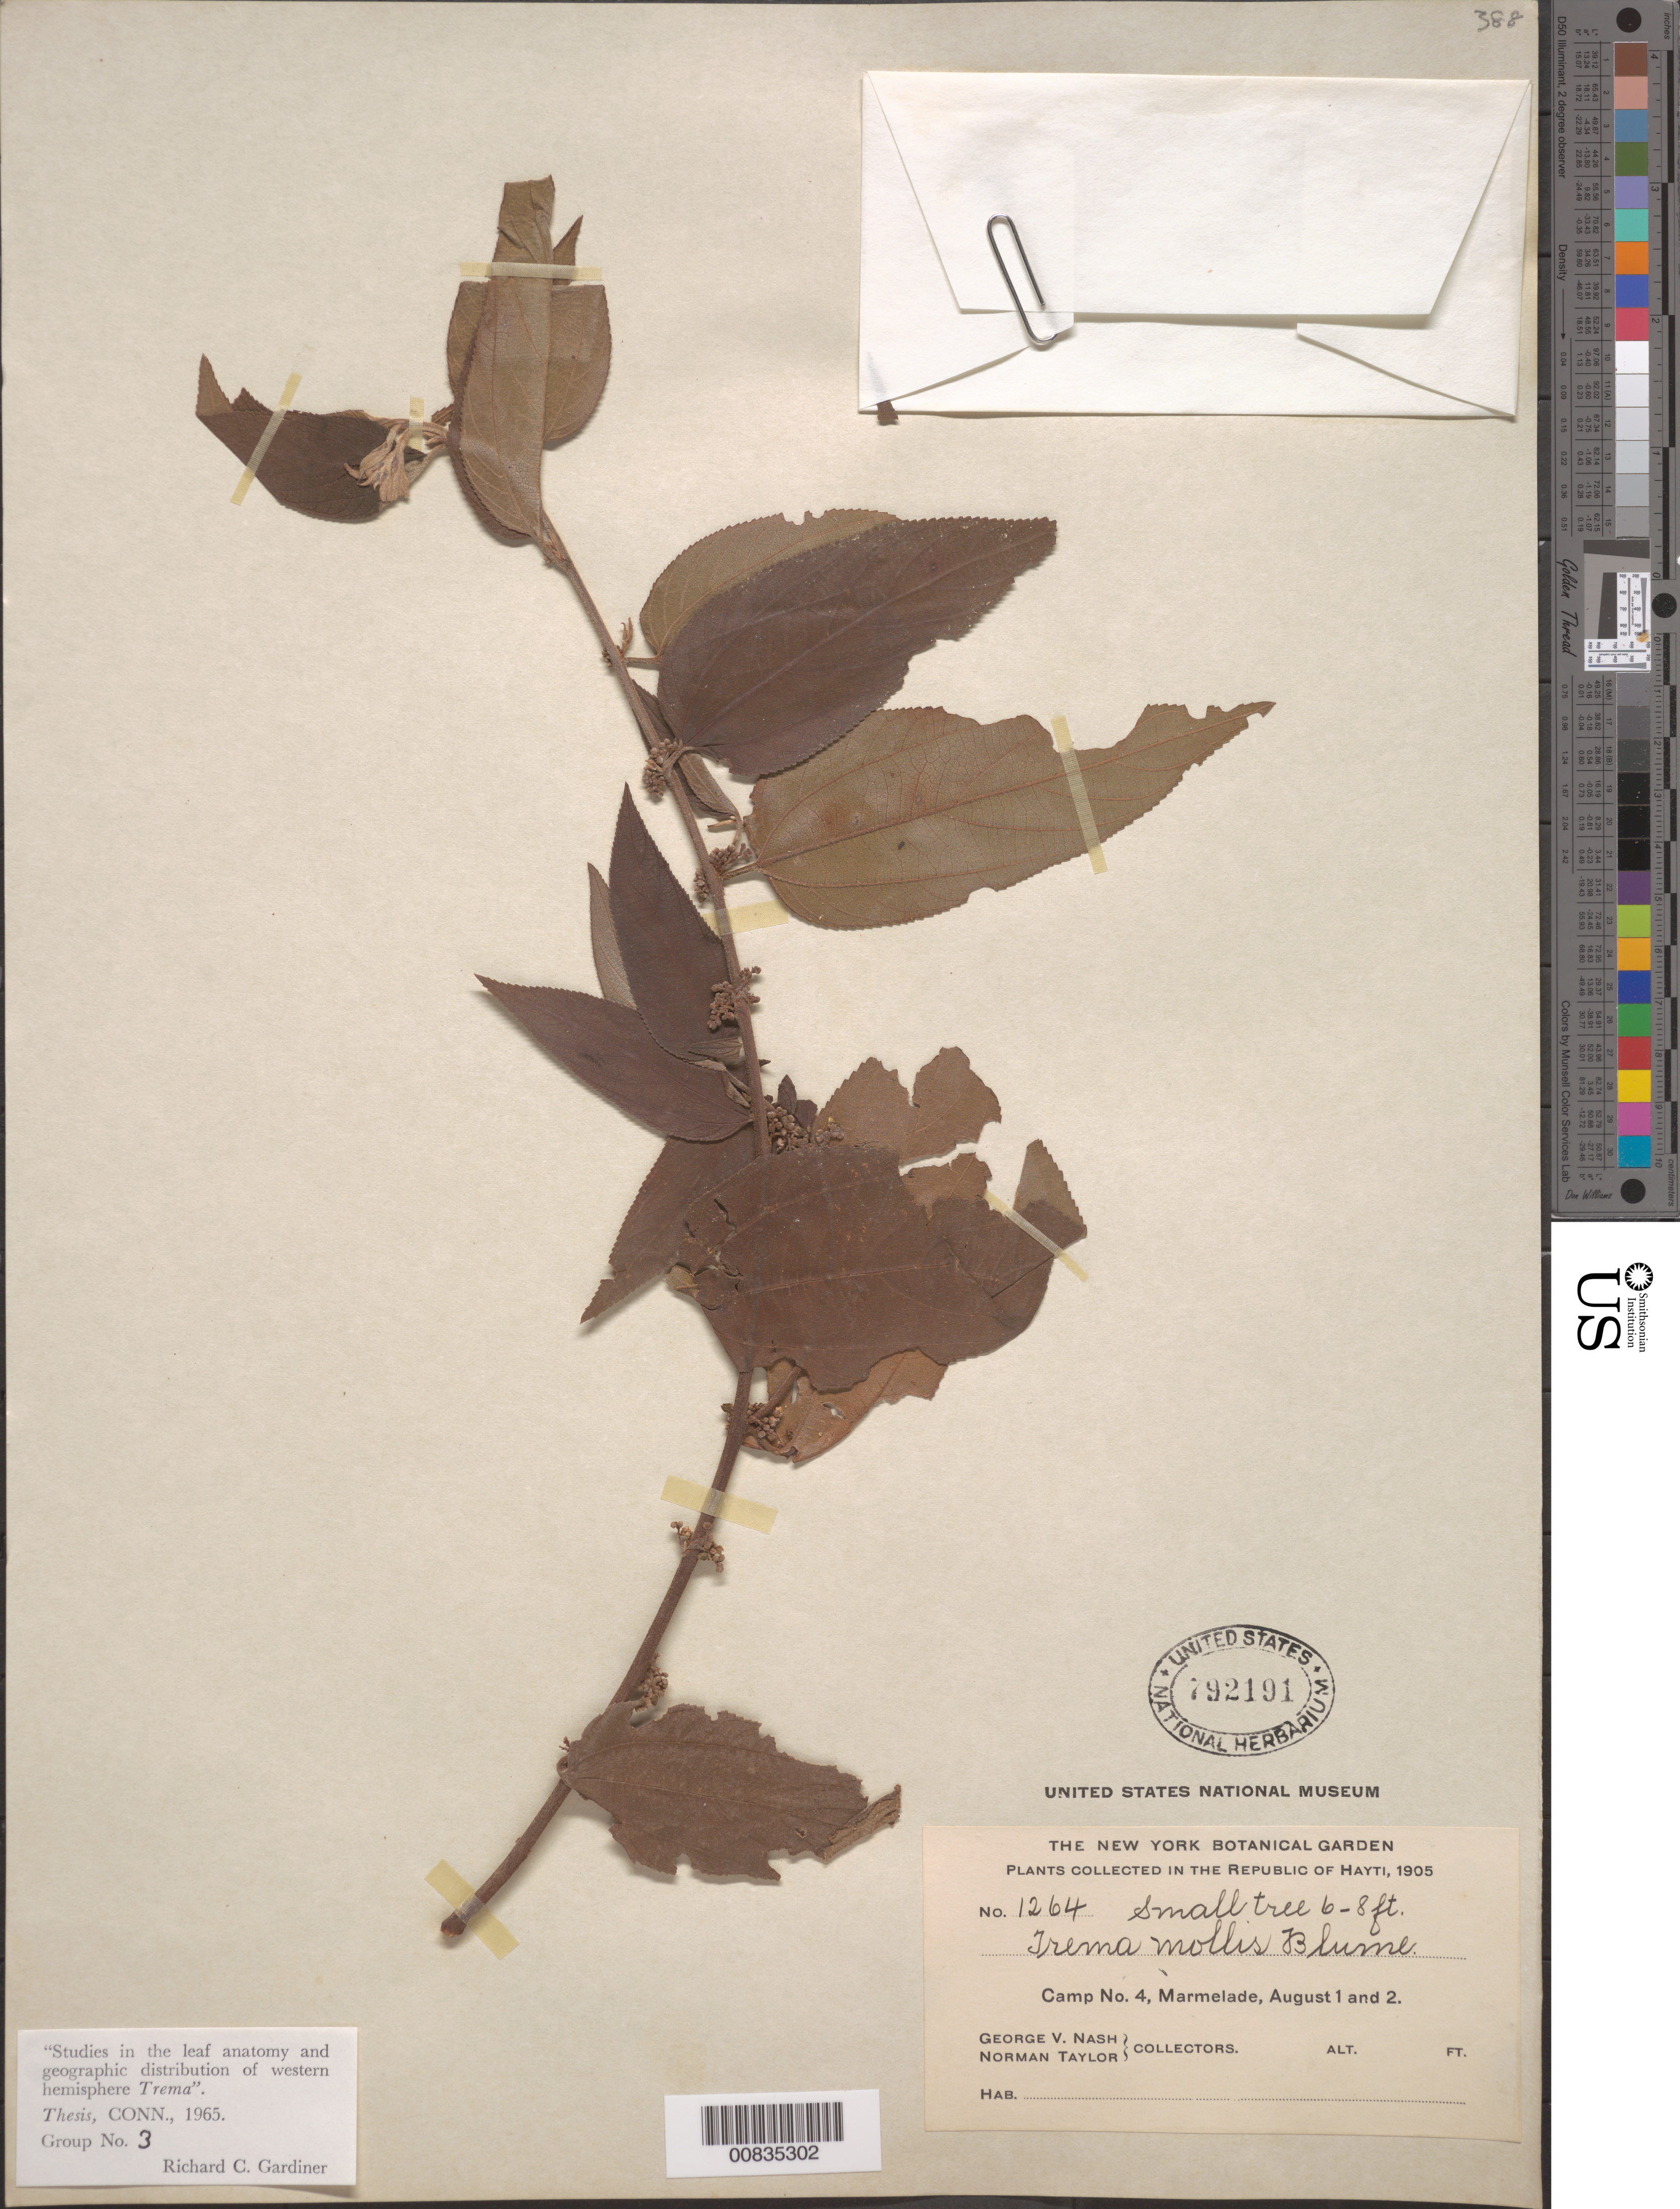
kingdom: Plantae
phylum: Tracheophyta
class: Magnoliopsida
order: Rosales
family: Cannabaceae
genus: Trema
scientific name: Trema micranthum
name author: (L.) Blume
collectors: G. V. Nash & N. Taylor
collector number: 1264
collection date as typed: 01 Aug 1905 to 02 Aug 1905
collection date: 1905-08-01/1905-08-02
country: Haiti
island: Hispaniola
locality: Camp No. 4, Marmelade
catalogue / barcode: US 792191